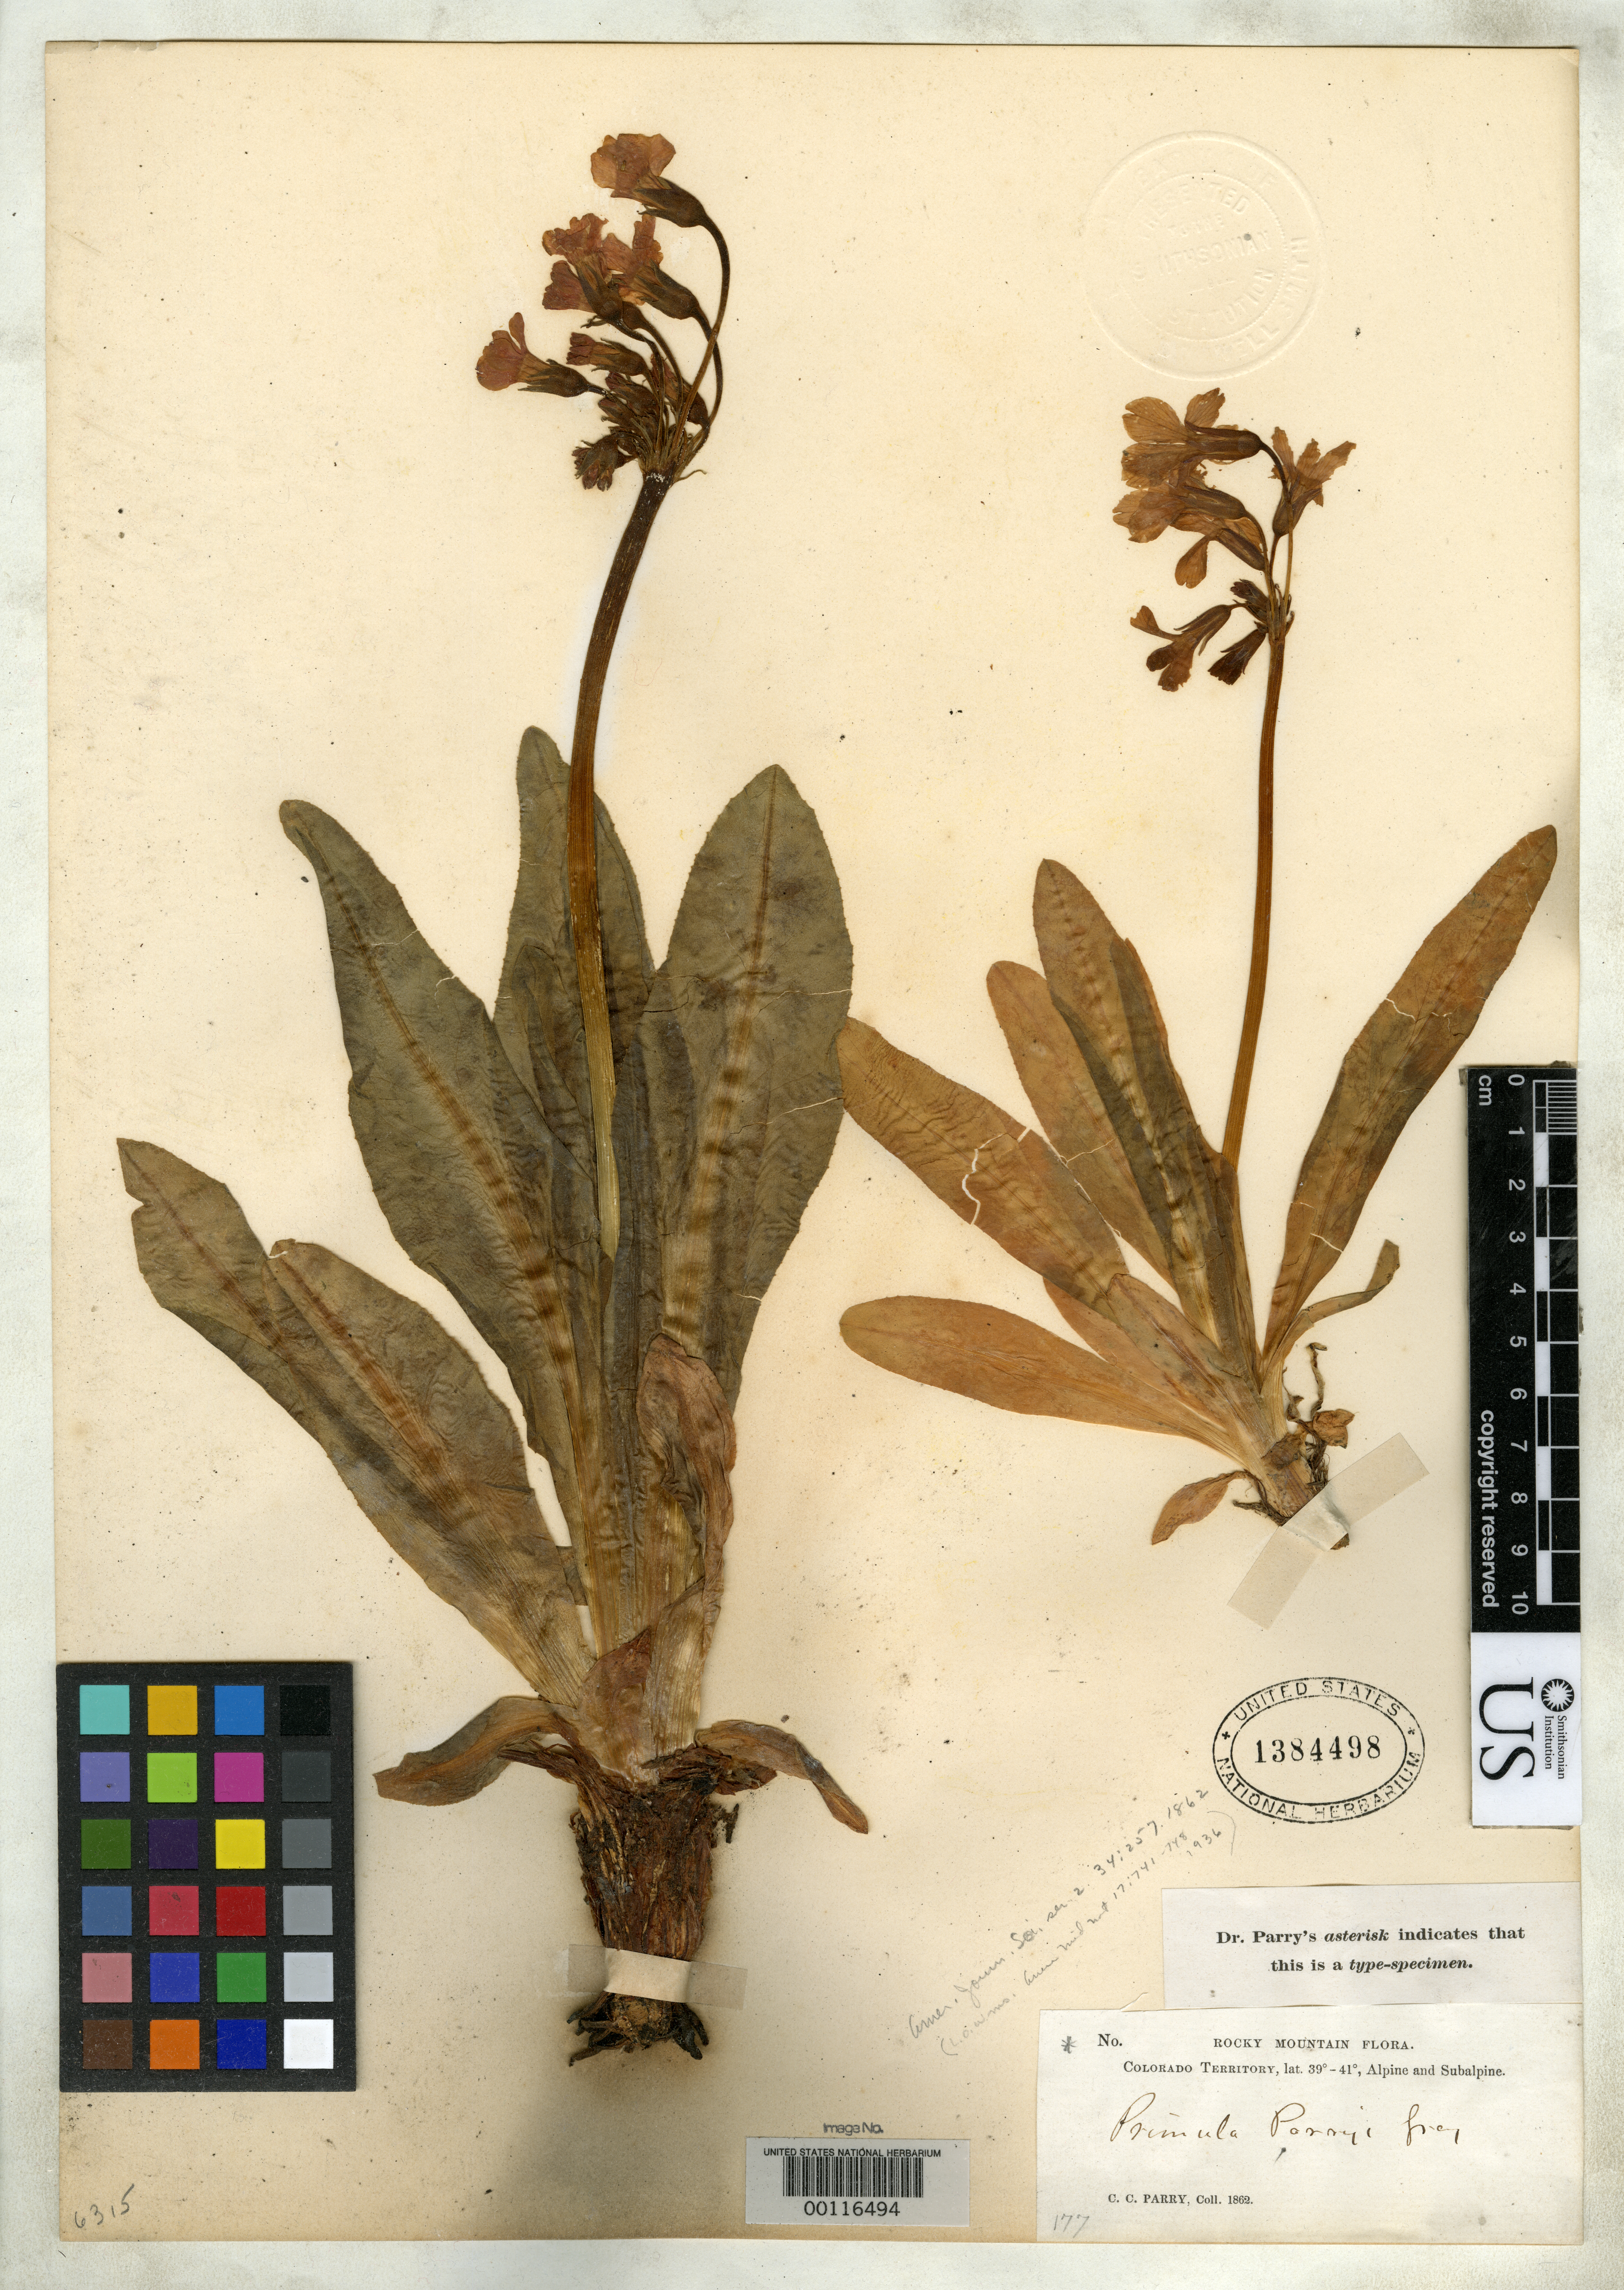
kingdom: Plantae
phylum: Tracheophyta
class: Magnoliopsida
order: Ericales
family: Primulaceae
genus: Primula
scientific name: Primula parryi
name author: A. Gray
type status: Possible Isotype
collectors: C. C. Parry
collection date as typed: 1862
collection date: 1862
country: United States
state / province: Colorado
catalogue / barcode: US 1384498